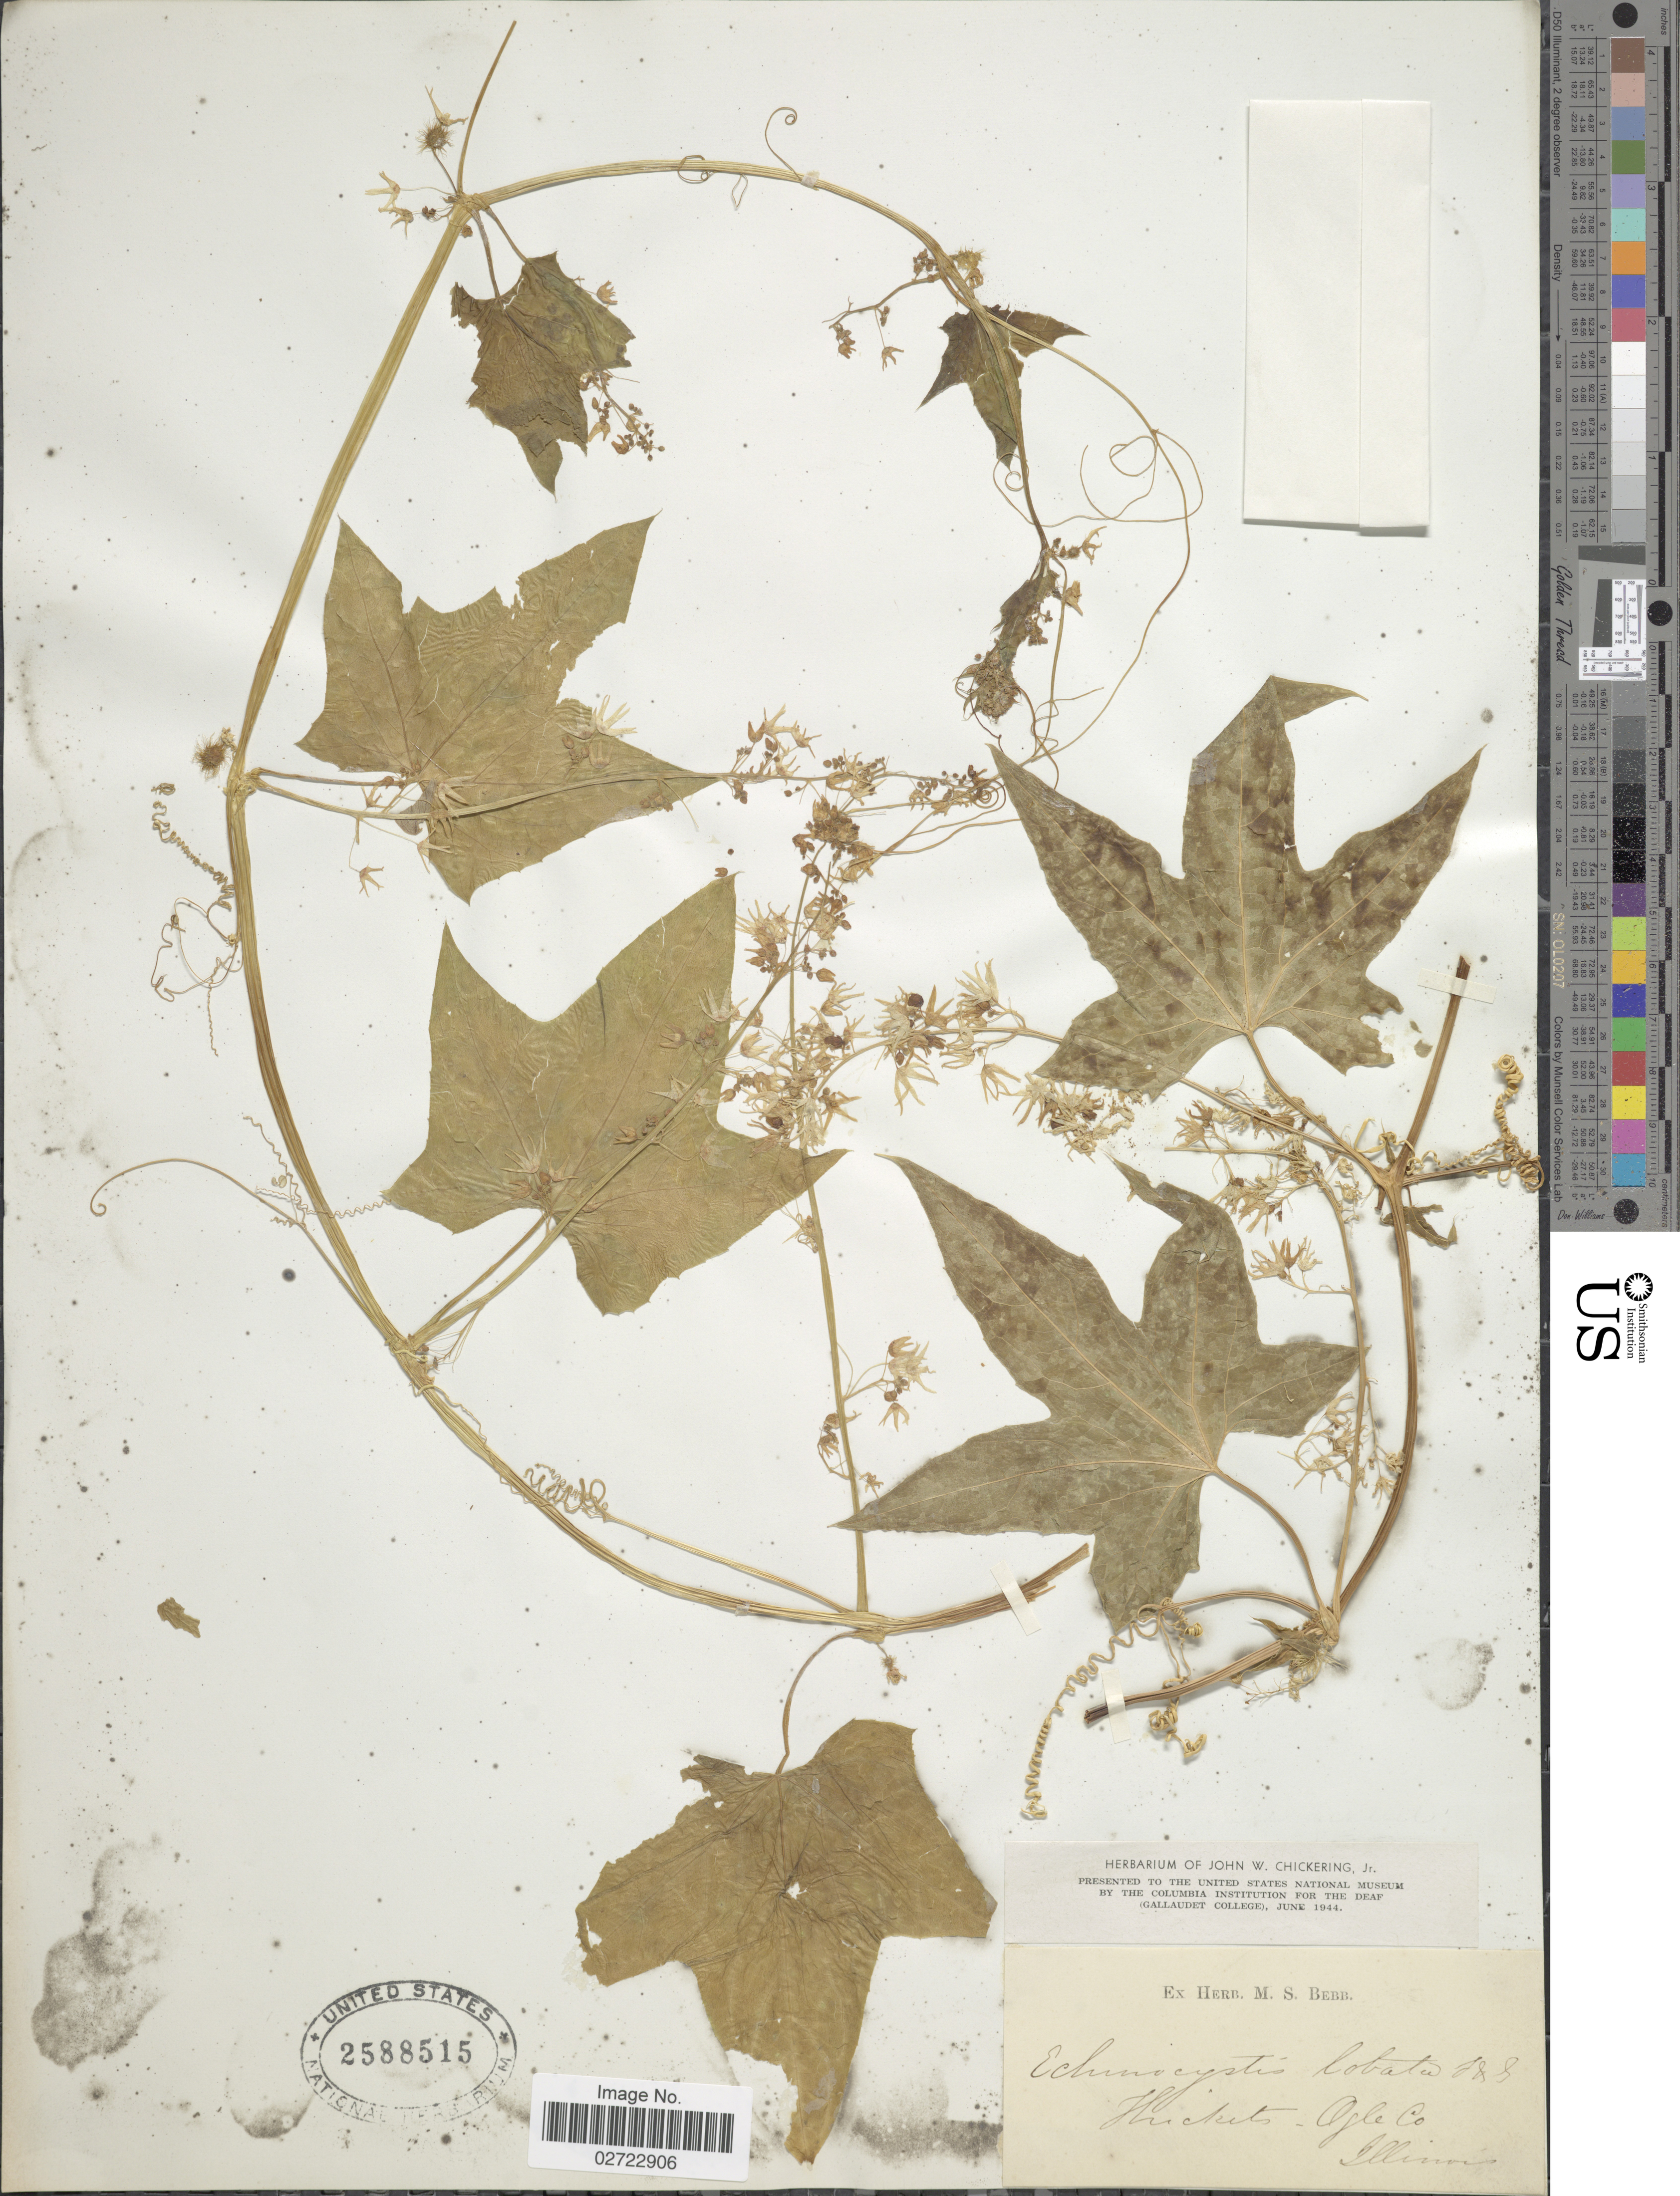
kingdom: Plantae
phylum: Tracheophyta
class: Magnoliopsida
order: Cucurbitales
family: Cucurbitaceae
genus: Echinocystis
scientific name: Echinocystis lobata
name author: (Michx.) Torr. & A. Gray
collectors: ex Herb. M. S. Bebb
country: United States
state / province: Illinois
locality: Thickets, Ogle Co.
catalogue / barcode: US 2588515